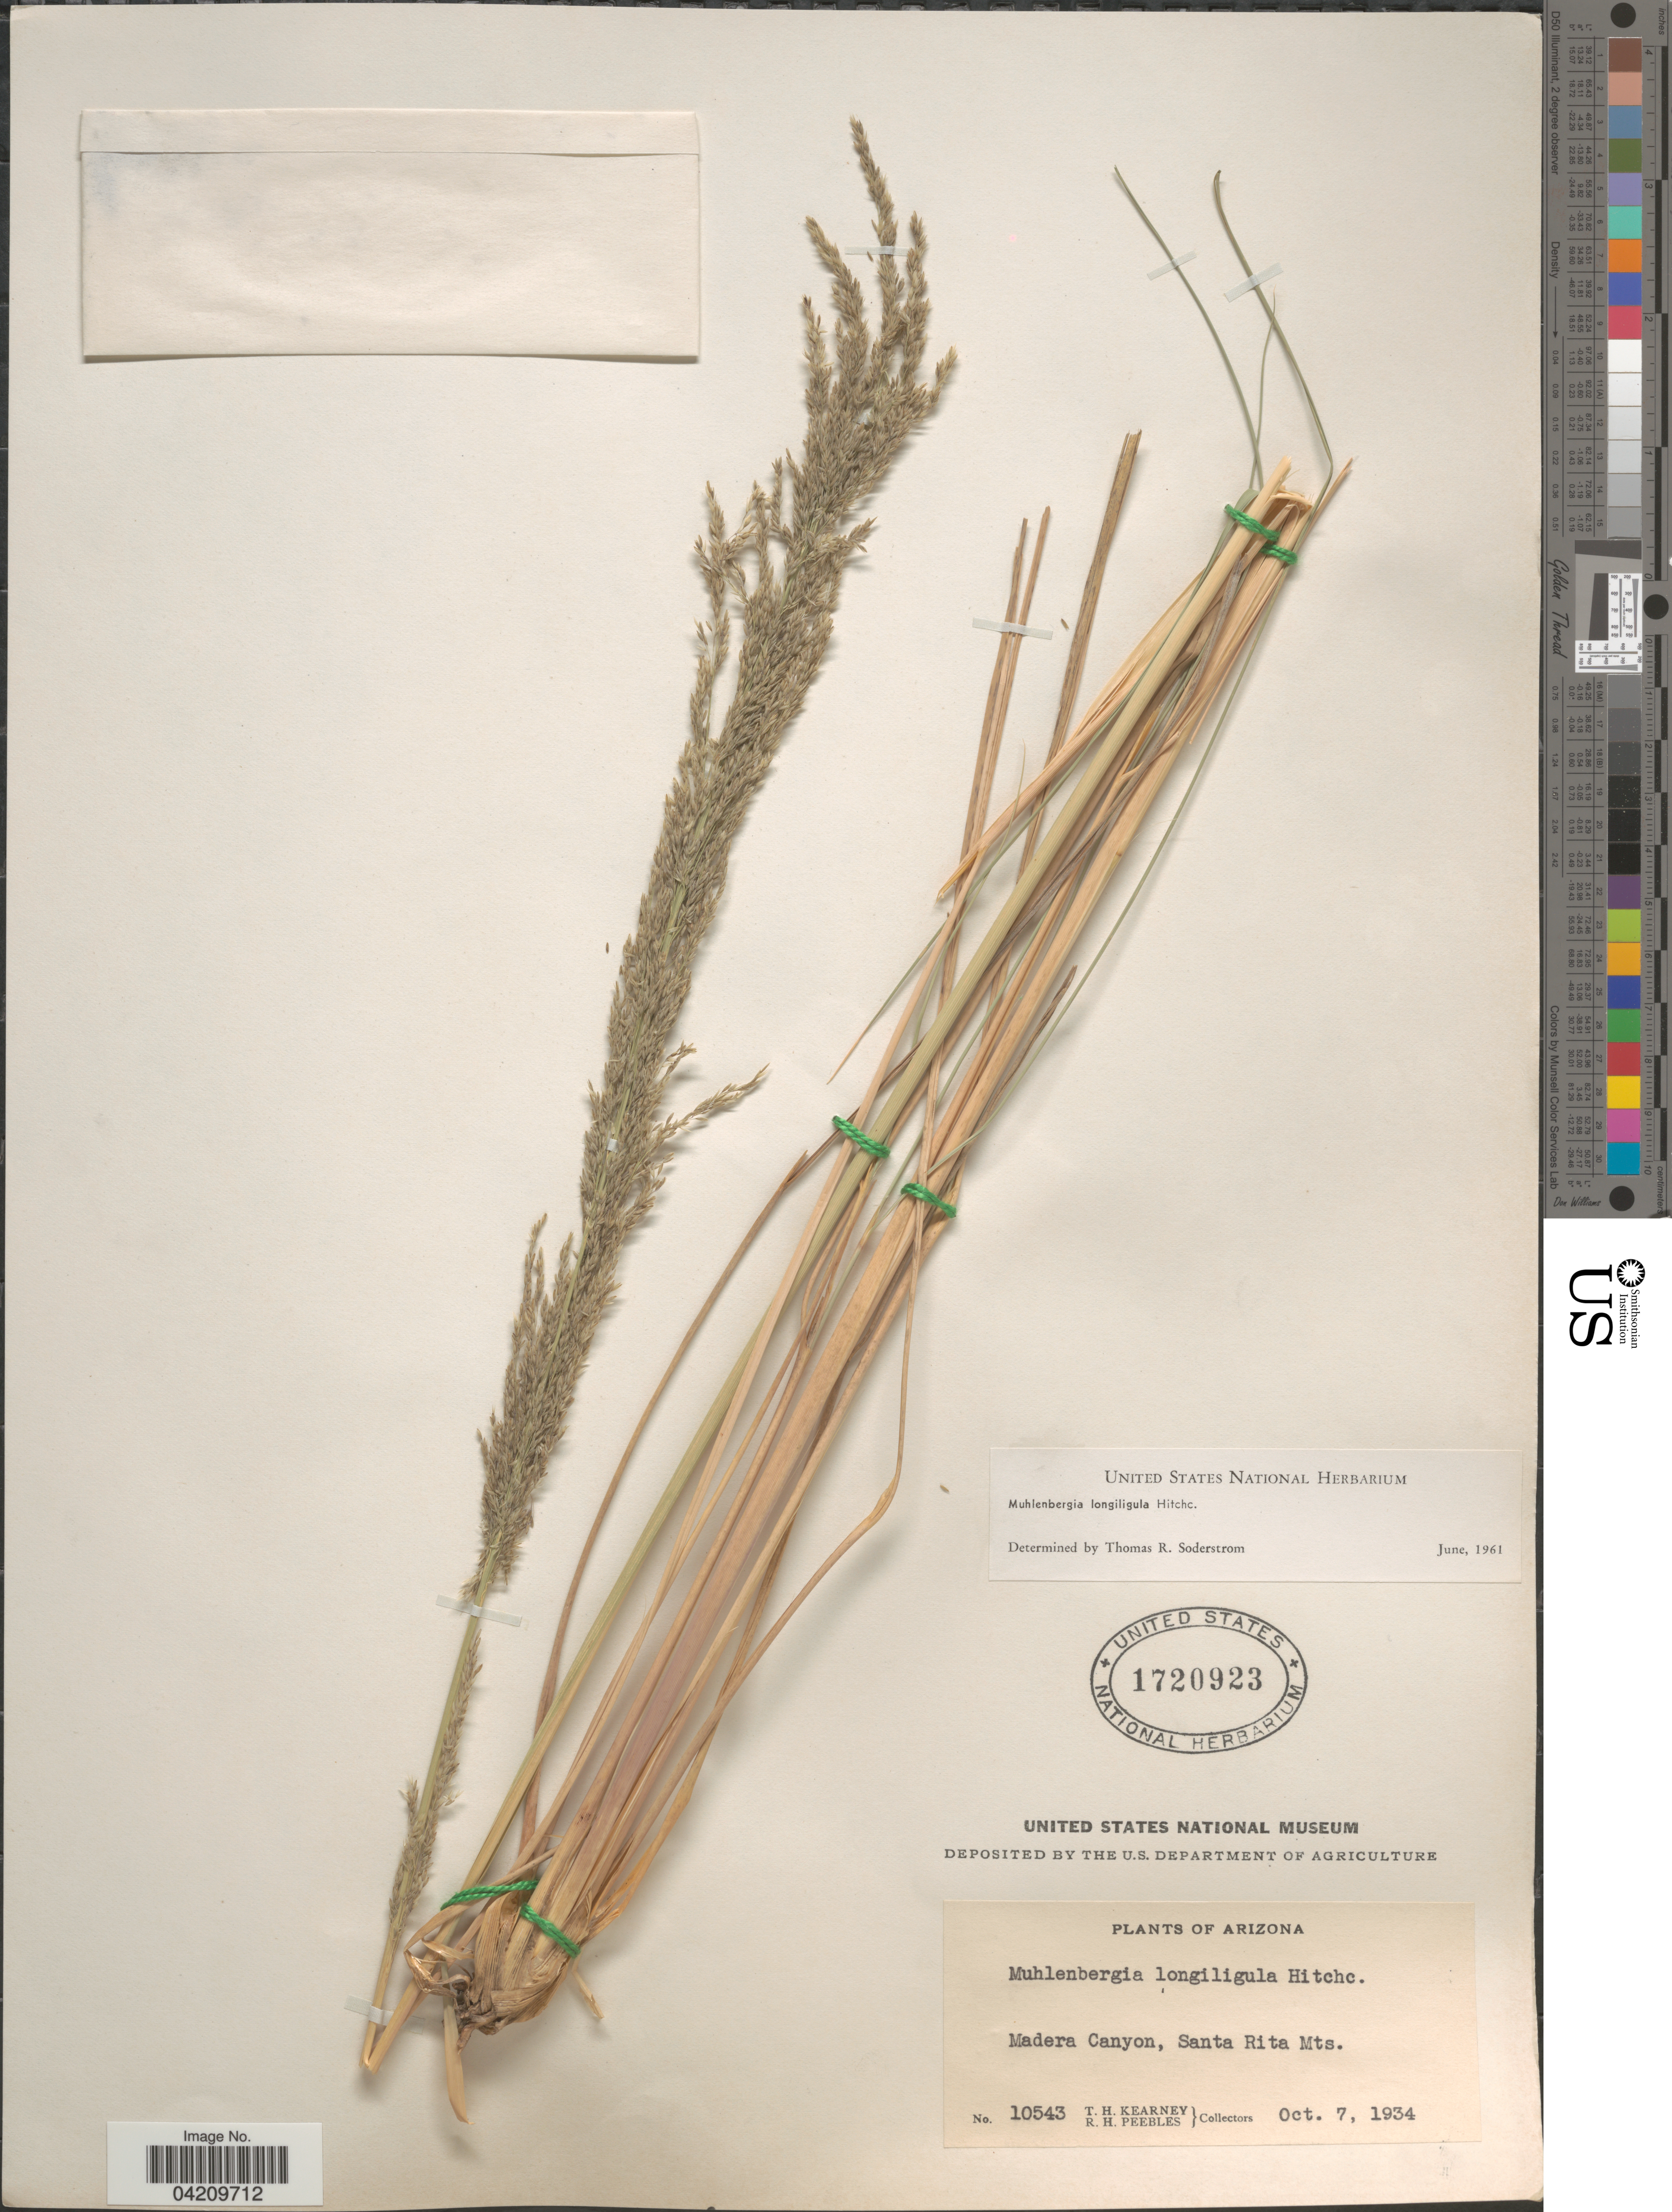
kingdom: Plantae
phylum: Tracheophyta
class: Liliopsida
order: Poales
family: Poaceae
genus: Muhlenbergia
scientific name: Muhlenbergia longiligula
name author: Hitchc.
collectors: T. H. Kearney & R. H. Peebles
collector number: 10543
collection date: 1934-10-07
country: United States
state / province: Arizona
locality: Madera County, Santa Rita Mts.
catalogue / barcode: US 1720923